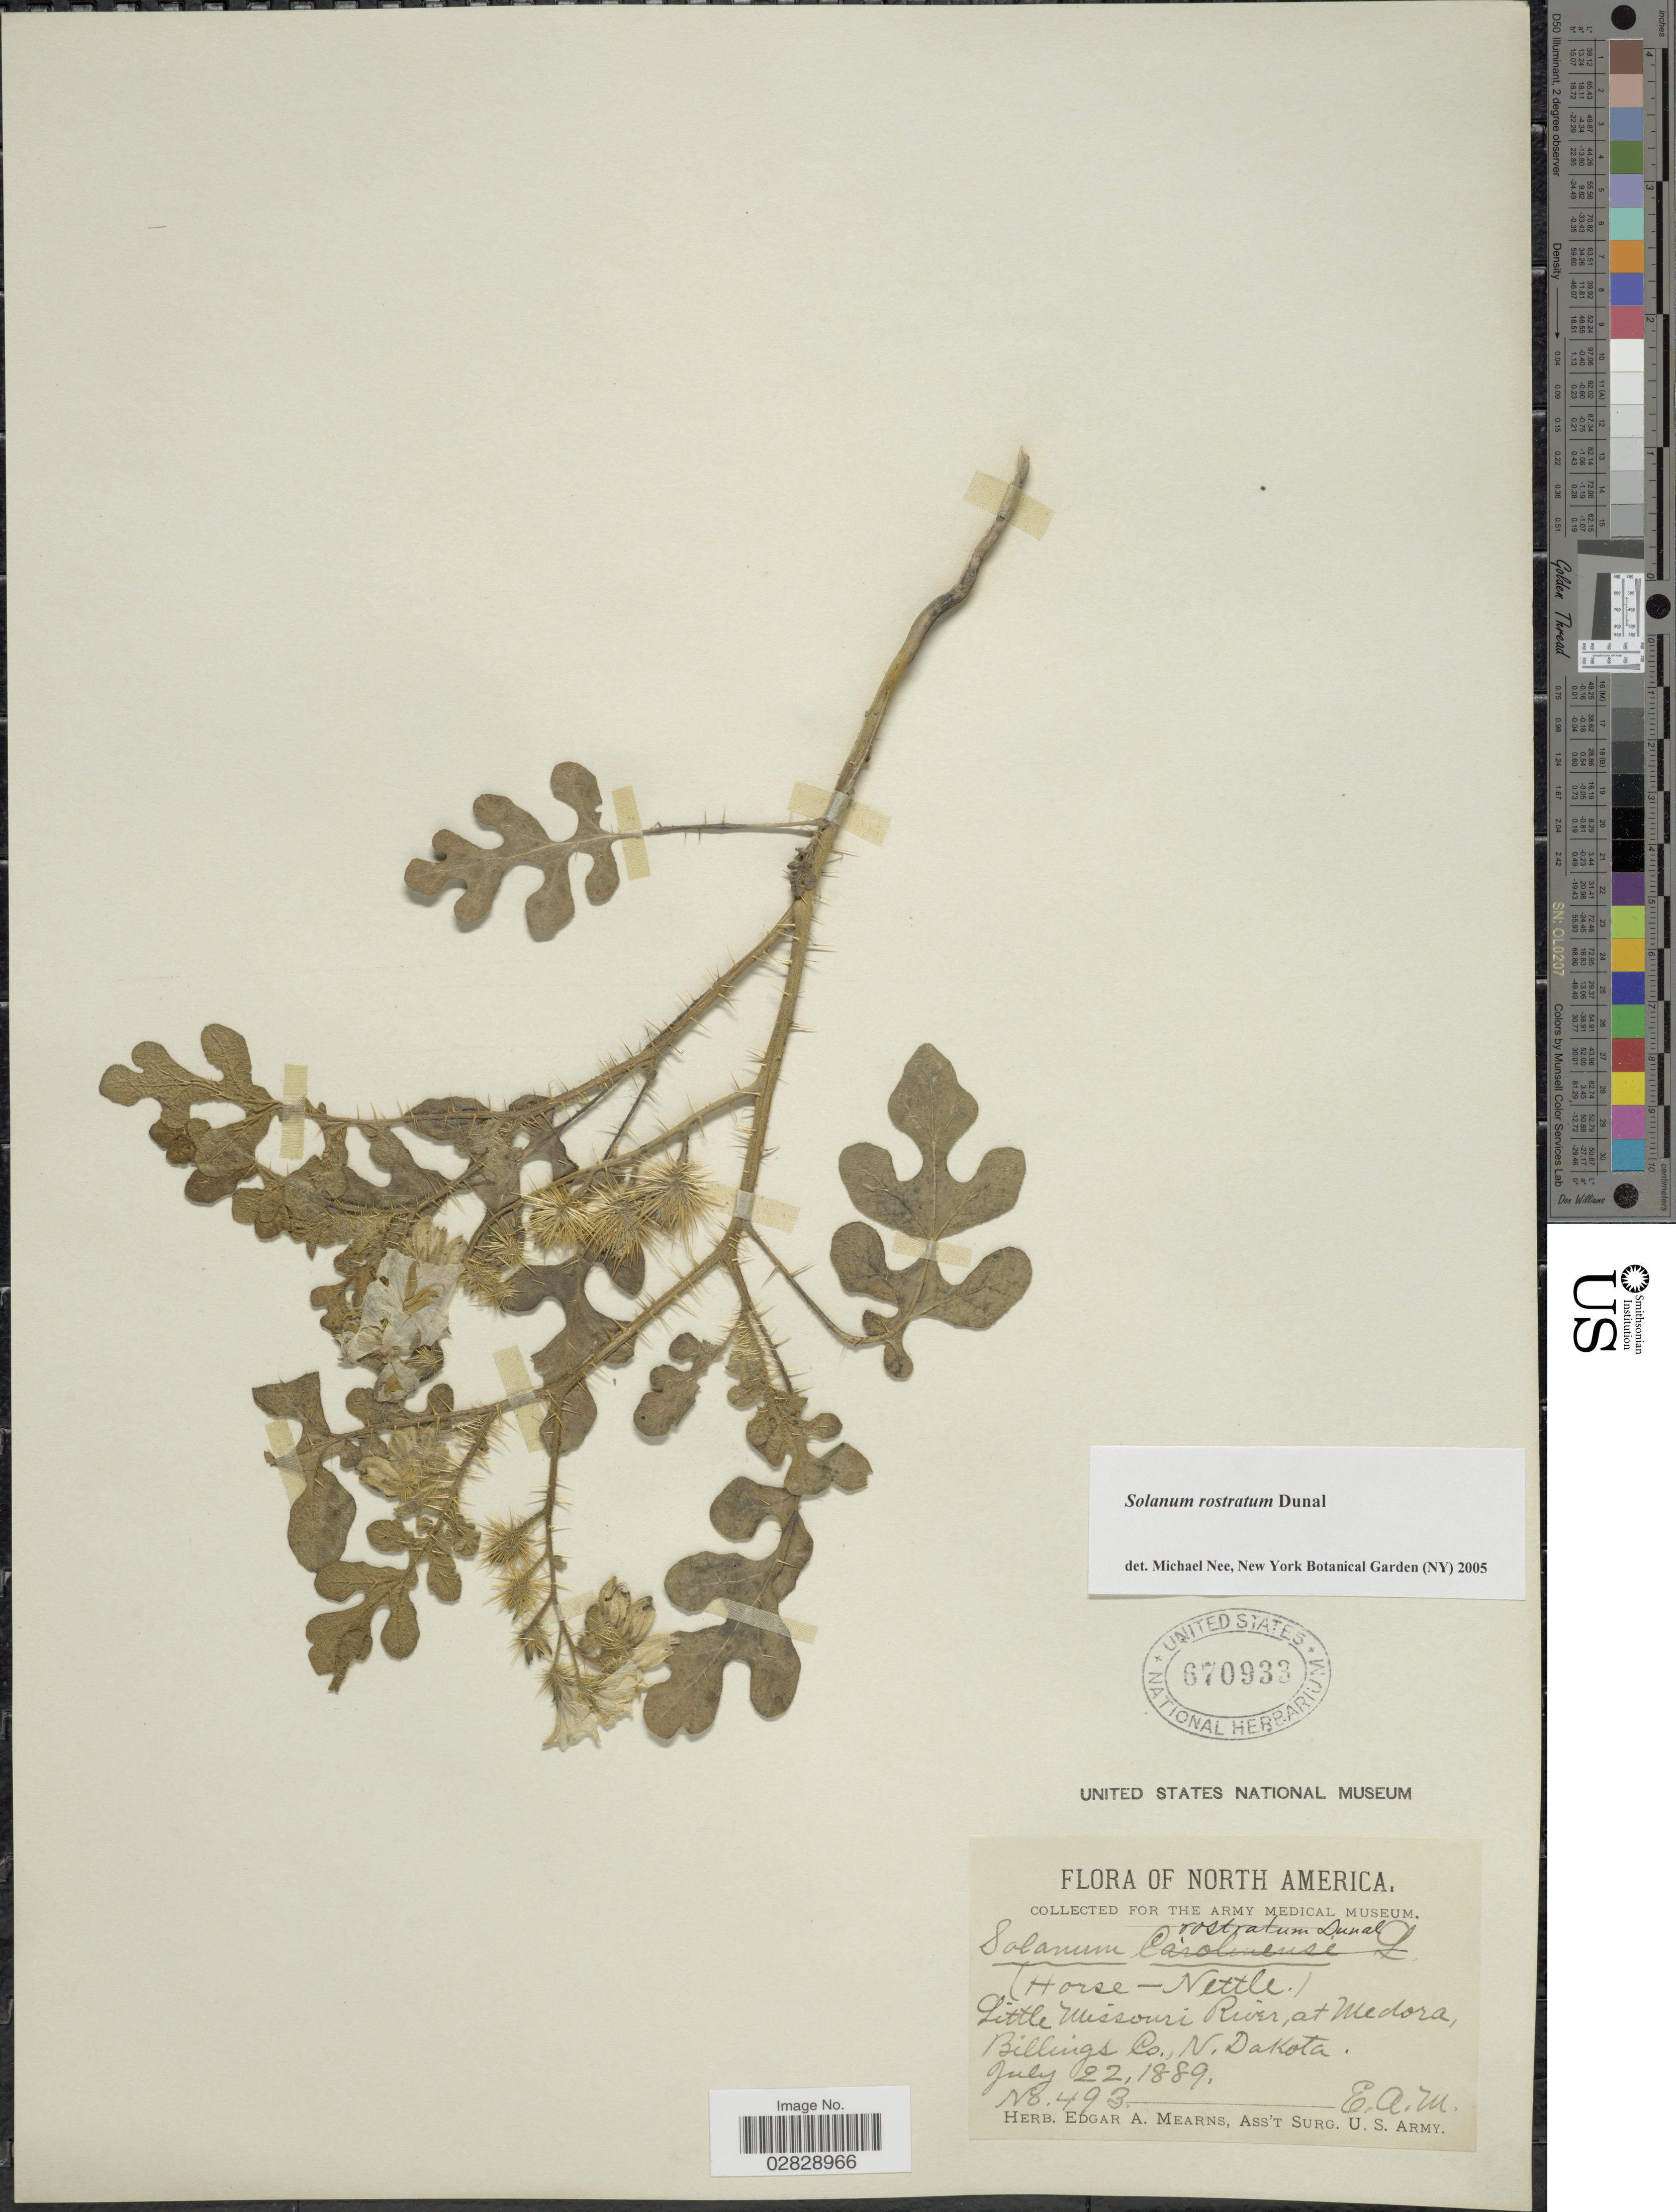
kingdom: Plantae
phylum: Tracheophyta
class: Magnoliopsida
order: Solanales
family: Solanaceae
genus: Solanum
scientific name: Solanum rostratum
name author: Dunal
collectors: E. A. Mearns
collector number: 493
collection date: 1889-07-22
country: United States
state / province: North Dakota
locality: Little Missouri River, at Medora, Billings Co.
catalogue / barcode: US 670933